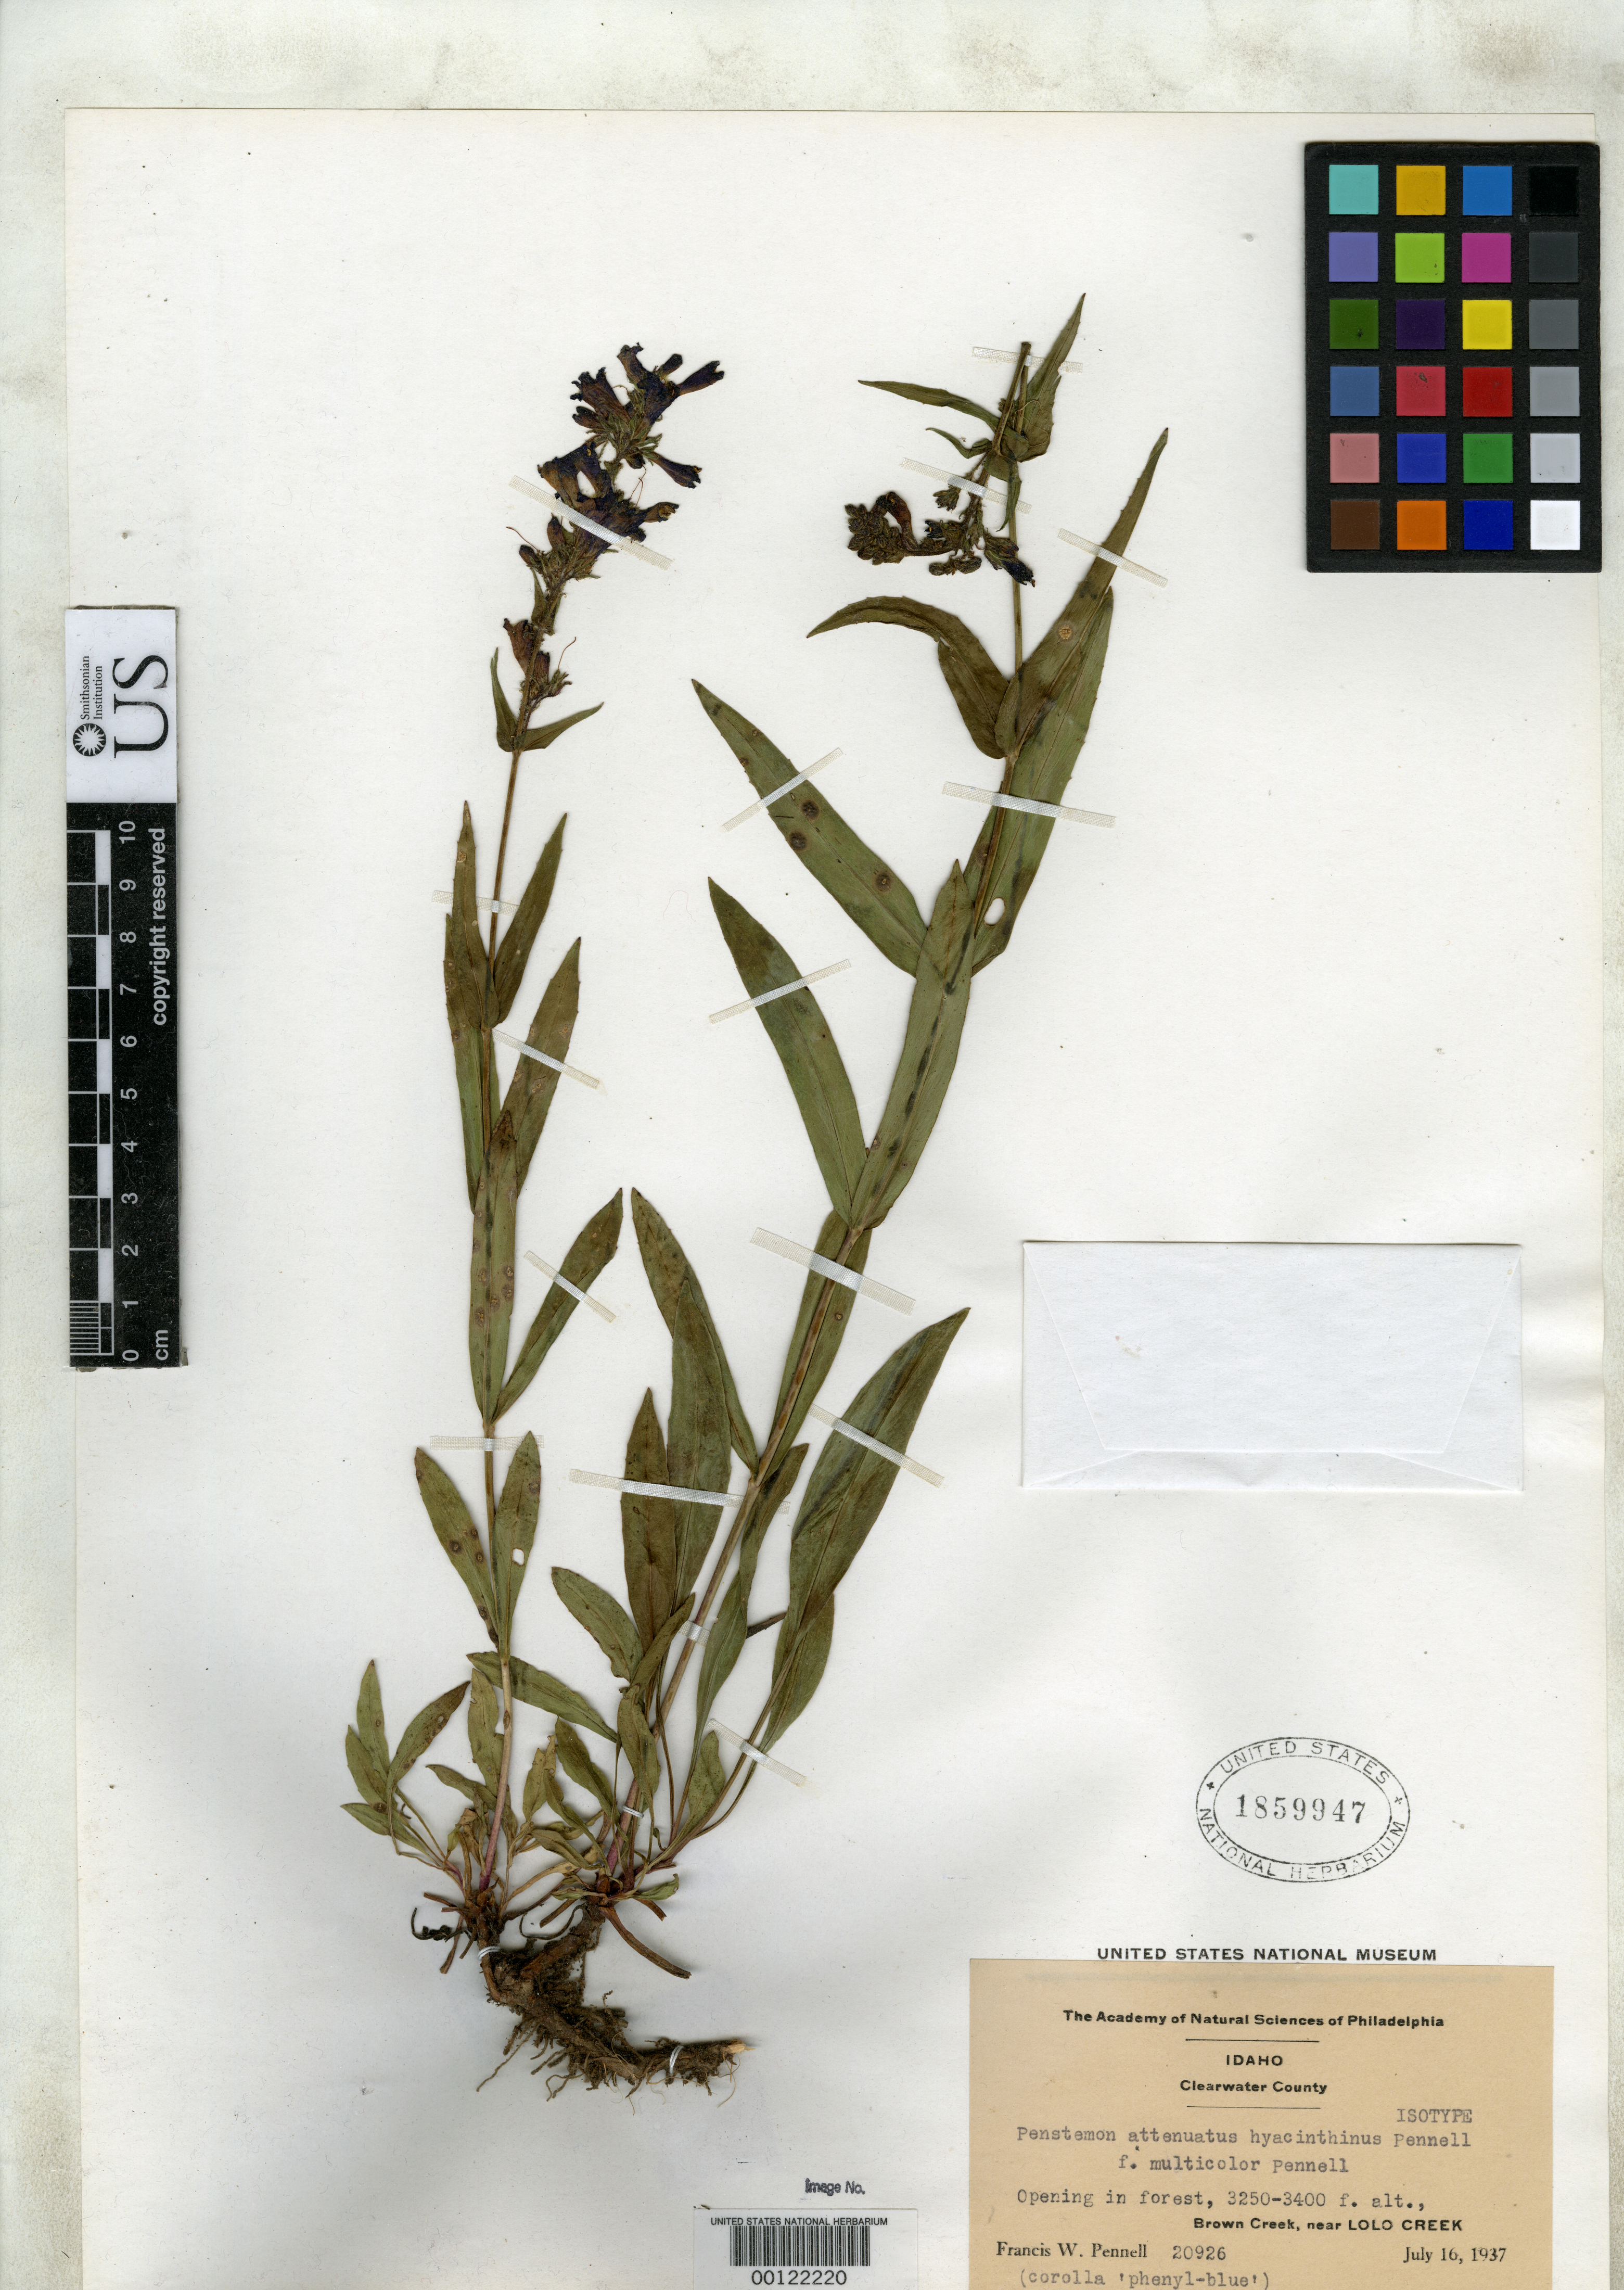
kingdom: Plantae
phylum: Tracheophyta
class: Magnoliopsida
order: Lamiales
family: Plantaginaceae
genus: Penstemon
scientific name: Penstemon attenuatus subsp. hyacinthinus f. multicolor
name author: Pennell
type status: Isotype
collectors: F. W. Pennell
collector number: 20926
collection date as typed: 16 Jul 1937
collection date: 1937-07-16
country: United States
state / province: Idaho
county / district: Clearwater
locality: Lolo Creek.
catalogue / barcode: US 1859947